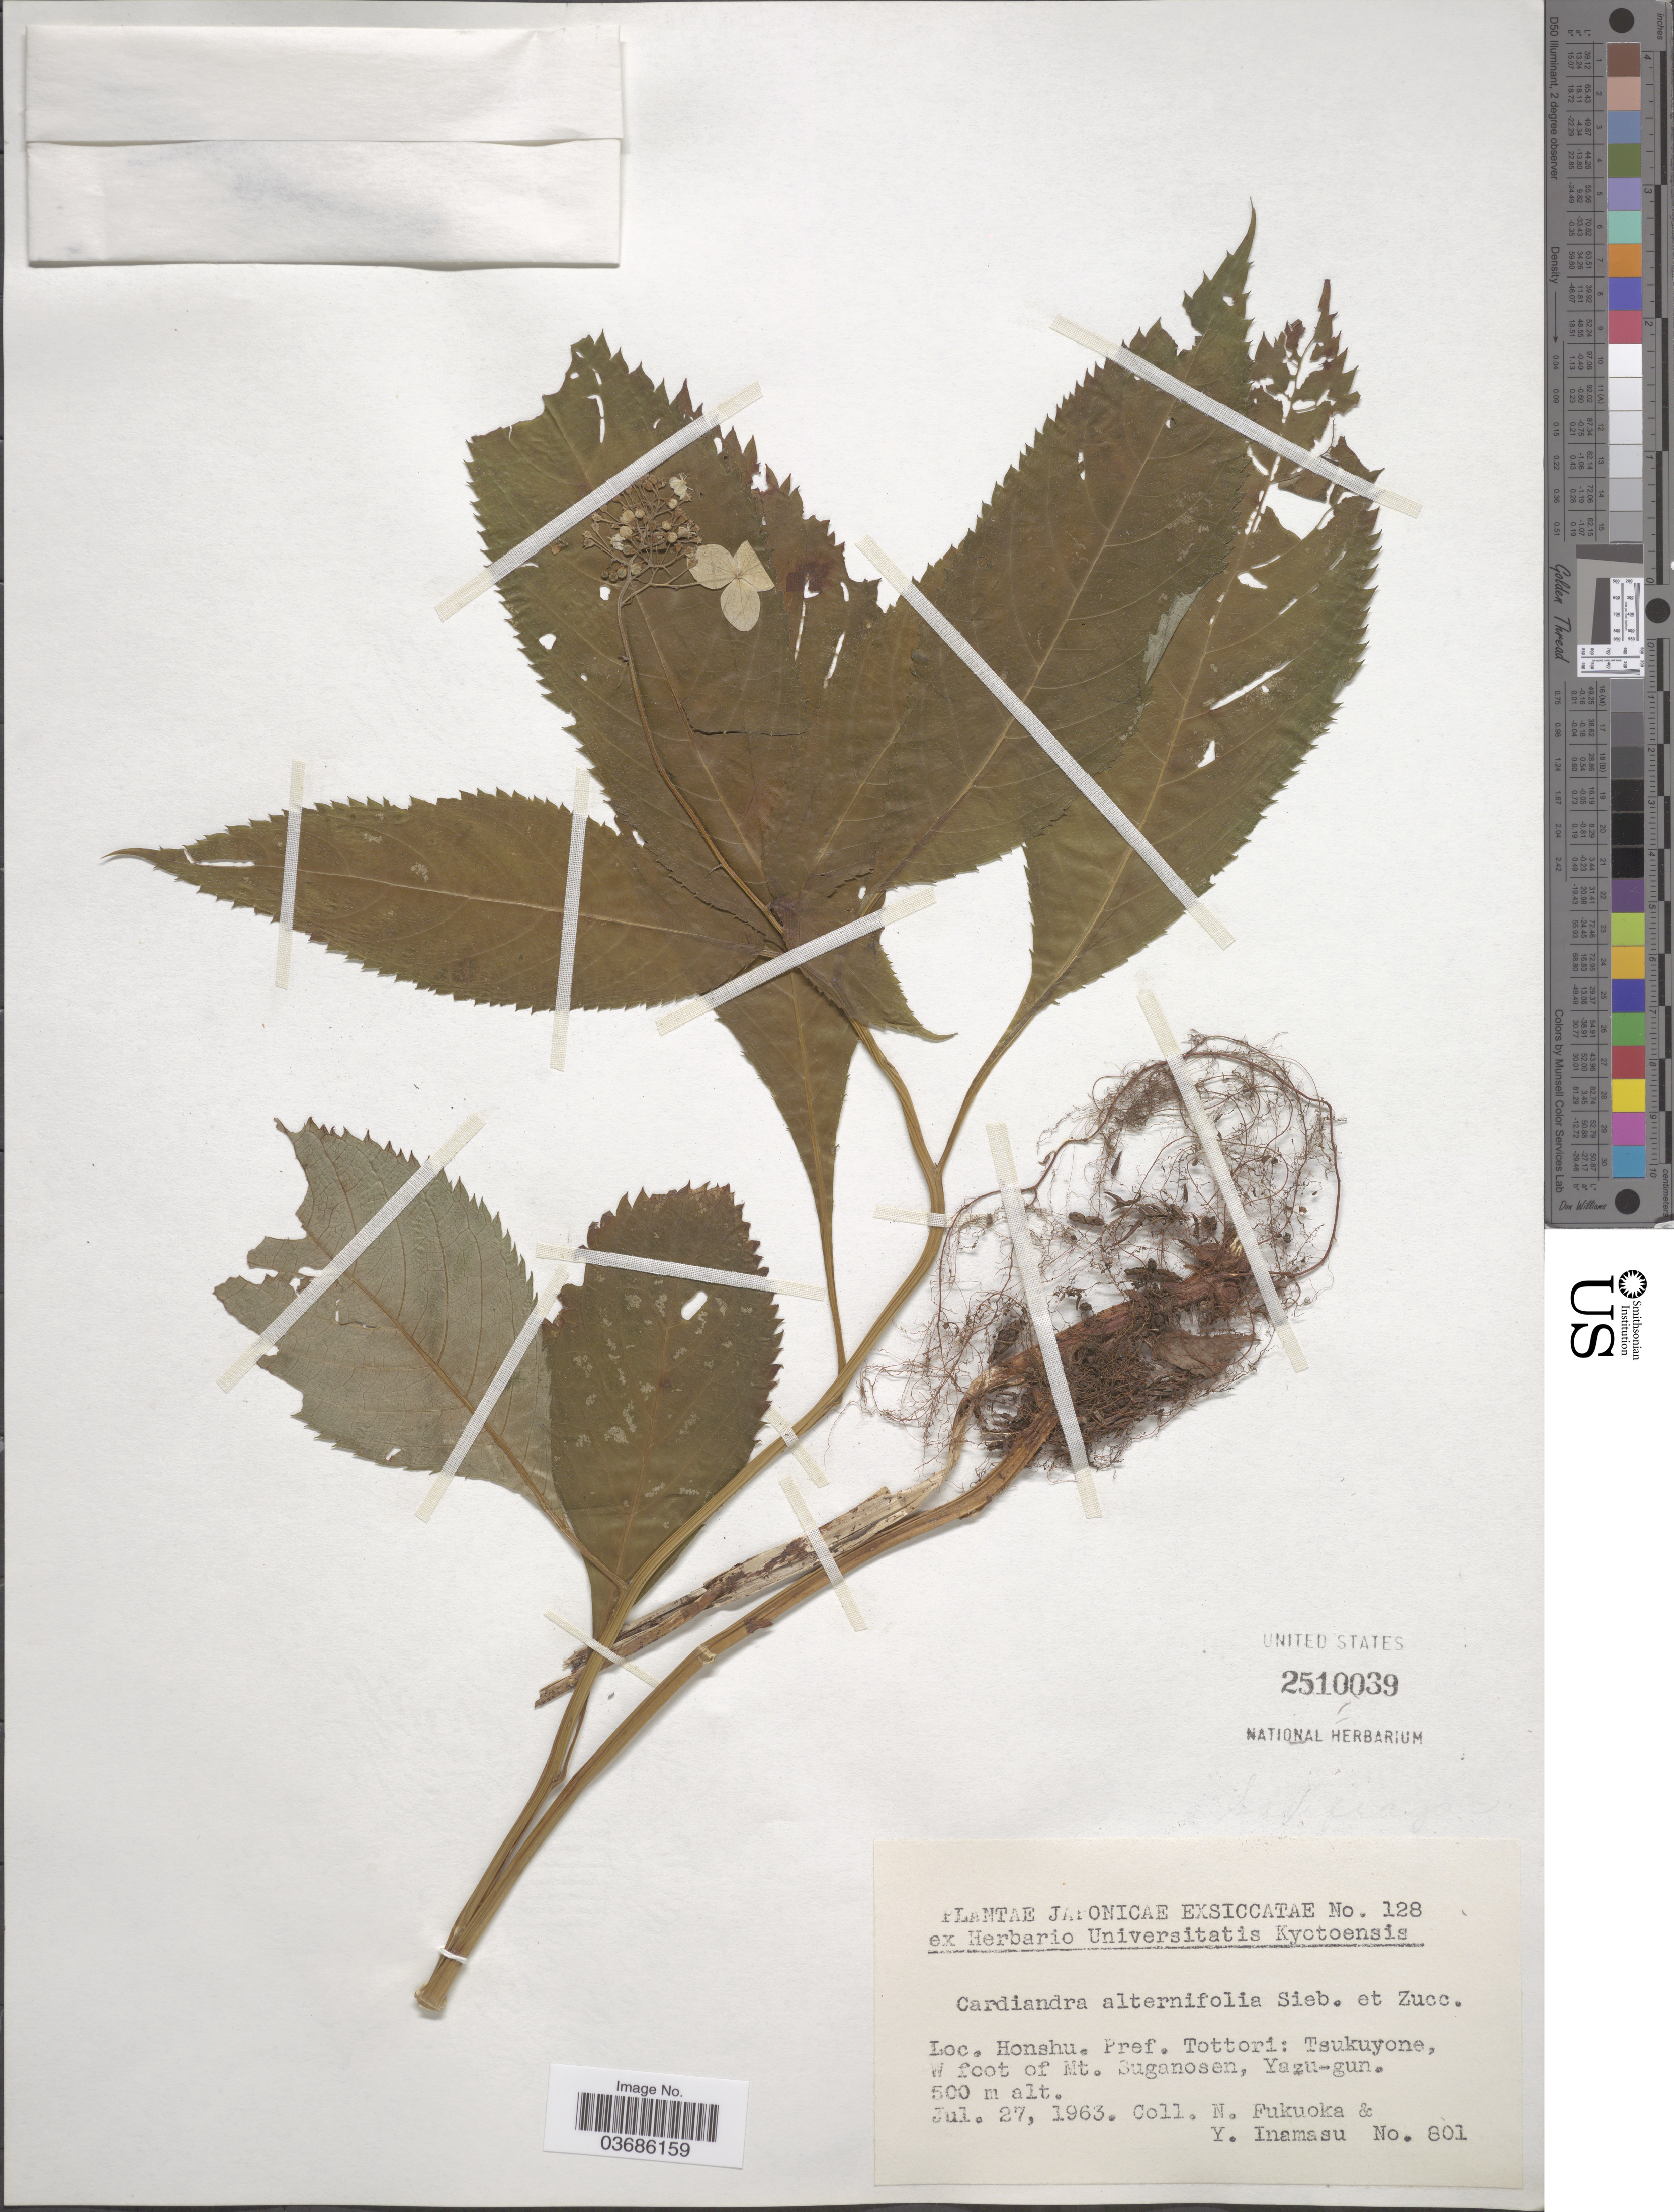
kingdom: Plantae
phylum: Tracheophyta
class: Magnoliopsida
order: Cornales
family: Hydrangeaceae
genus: Hydrangea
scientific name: Hydrangea alternifolia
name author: Siebold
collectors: N. Fukuoka & Y. Inamasu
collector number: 801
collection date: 1963-07-27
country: Japan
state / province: Tottori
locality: Honshu. Pref. Tottori: Tsukuyone, W foot of Mt. Suganosen, Yazu-gun.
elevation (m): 500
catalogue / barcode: US 2510039